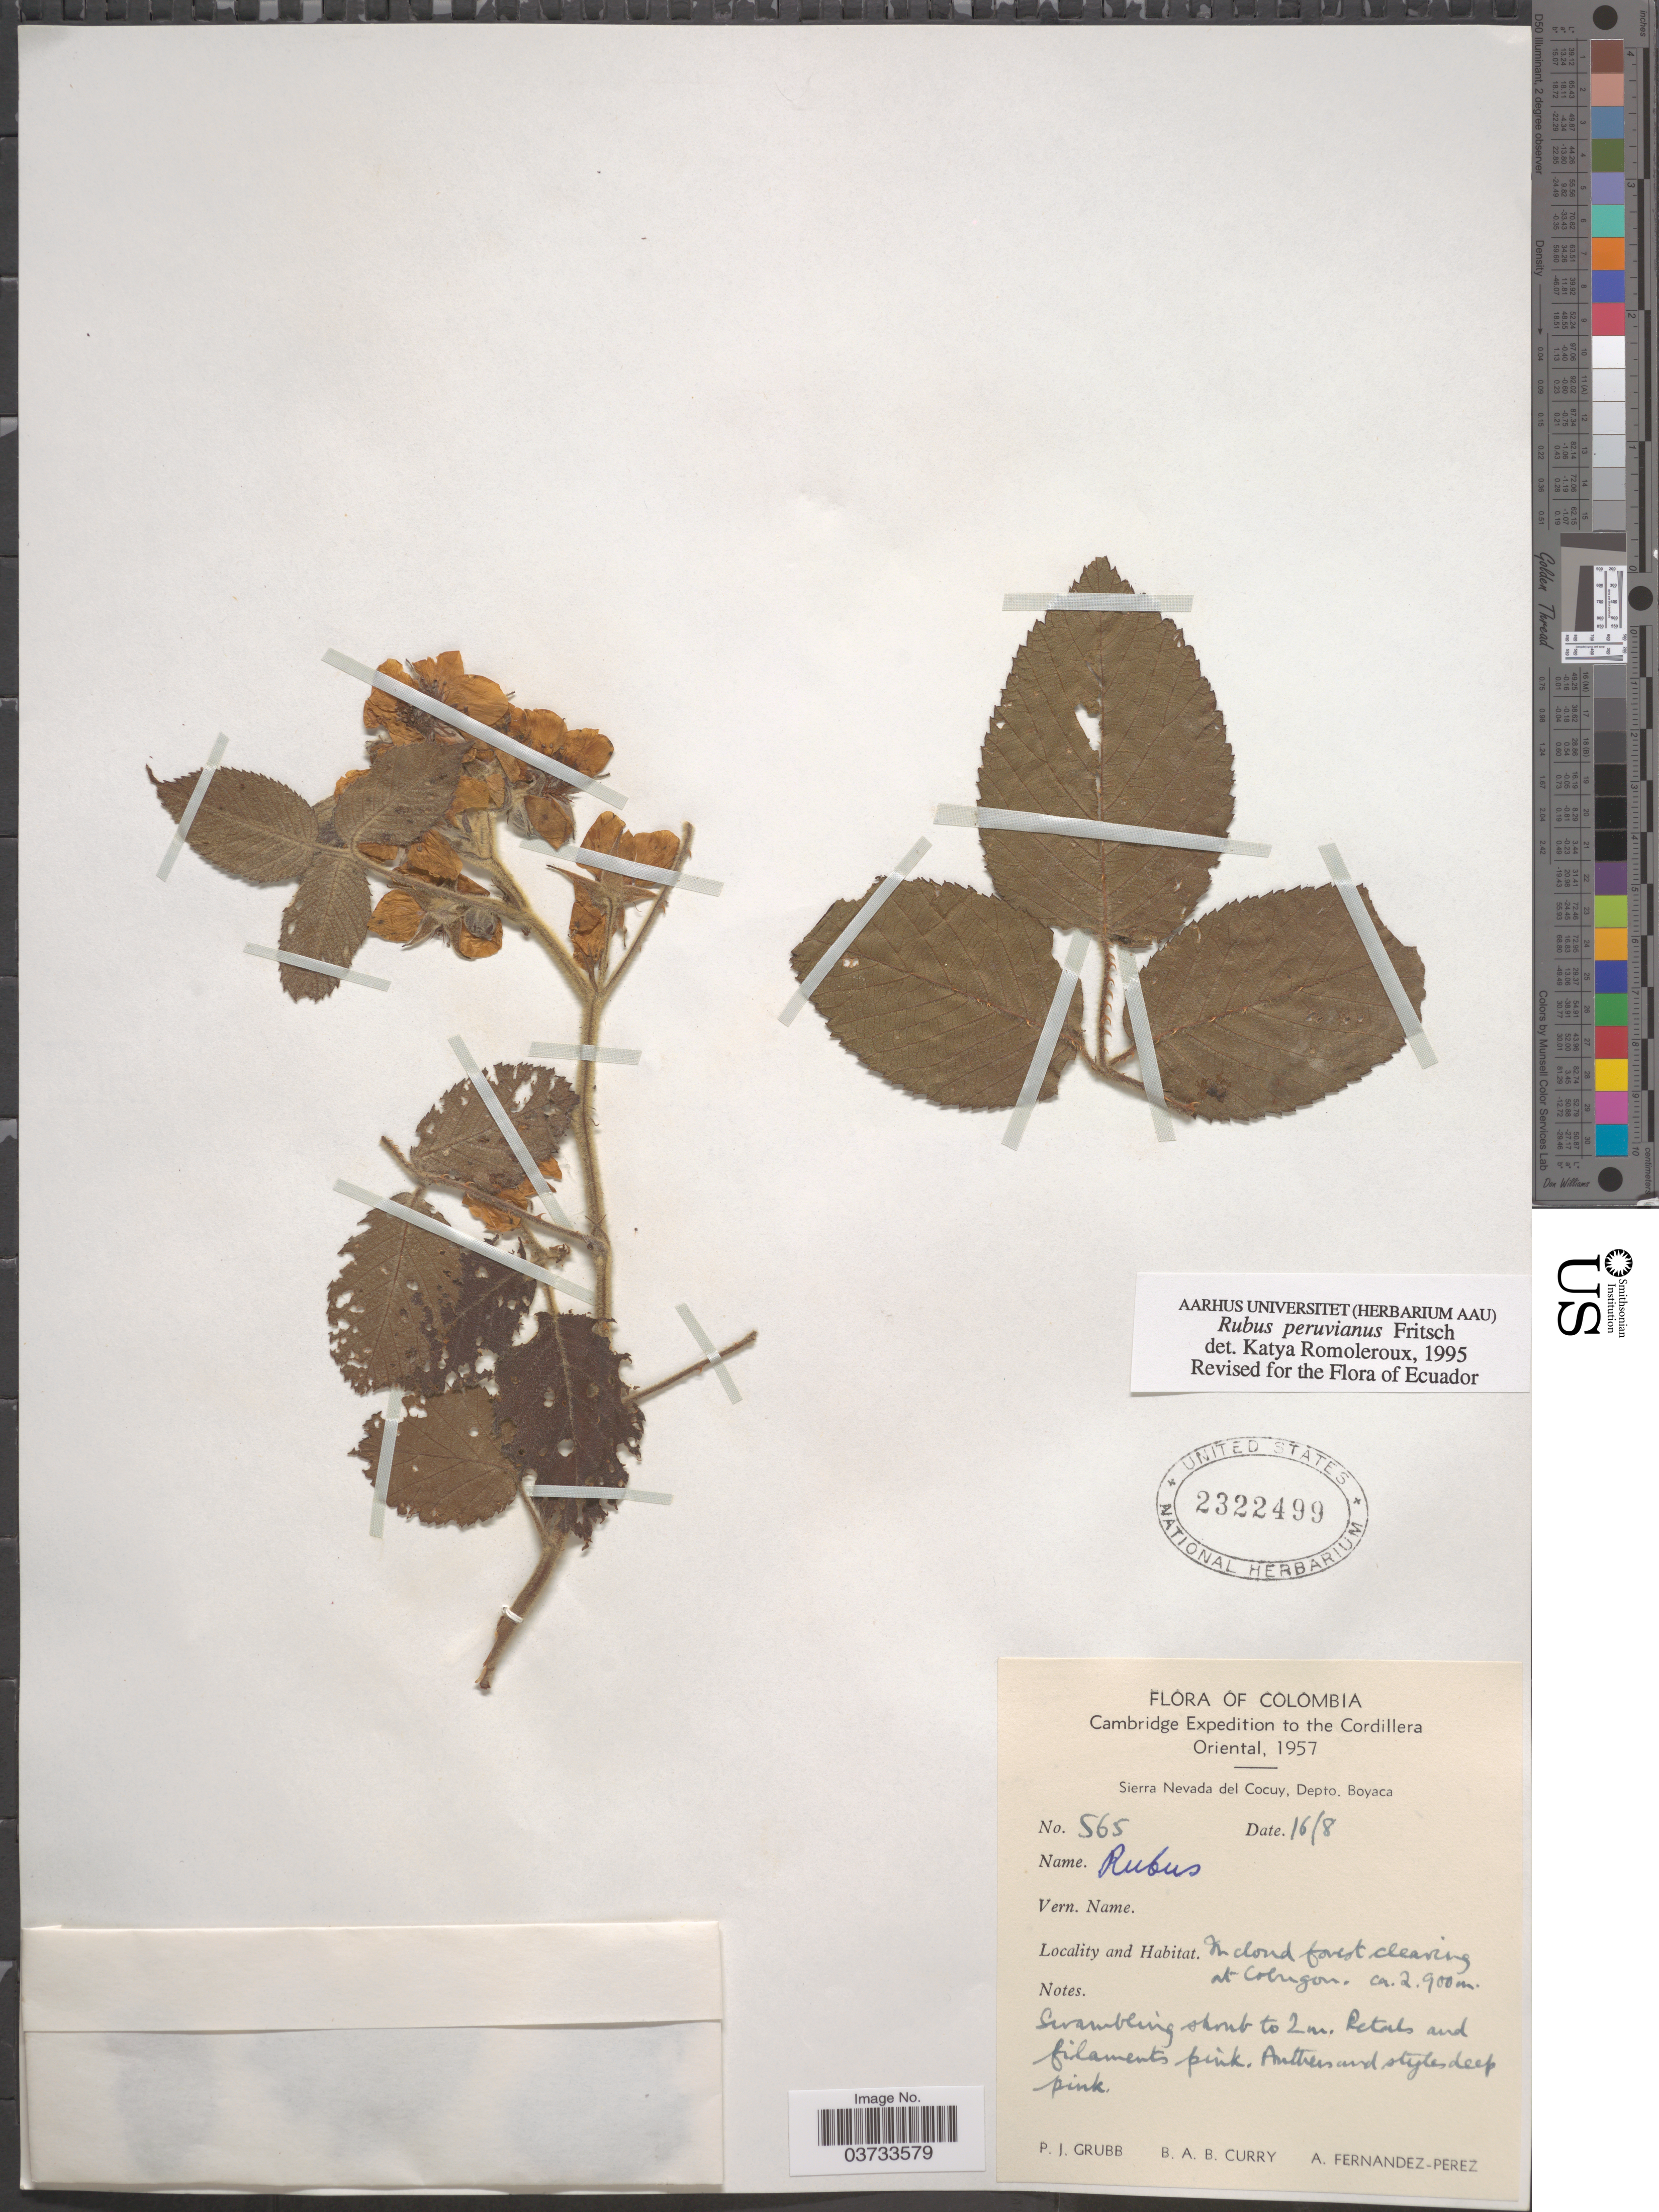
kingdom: Plantae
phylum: Tracheophyta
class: Magnoliopsida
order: Rosales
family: Rosaceae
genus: Rubus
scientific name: Rubus peruvianus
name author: Fritsch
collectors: P. J. Grubb, B. A. B. Curry & A. Fernández-Pérez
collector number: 565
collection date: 1957-08-16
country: Colombia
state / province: Boyacá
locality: The Cordillera Oriental. Sierra Nevada del Cocuy, Depto. Boyaca. In cloud forest clearing at Cobugon.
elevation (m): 2900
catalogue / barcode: US 2322499